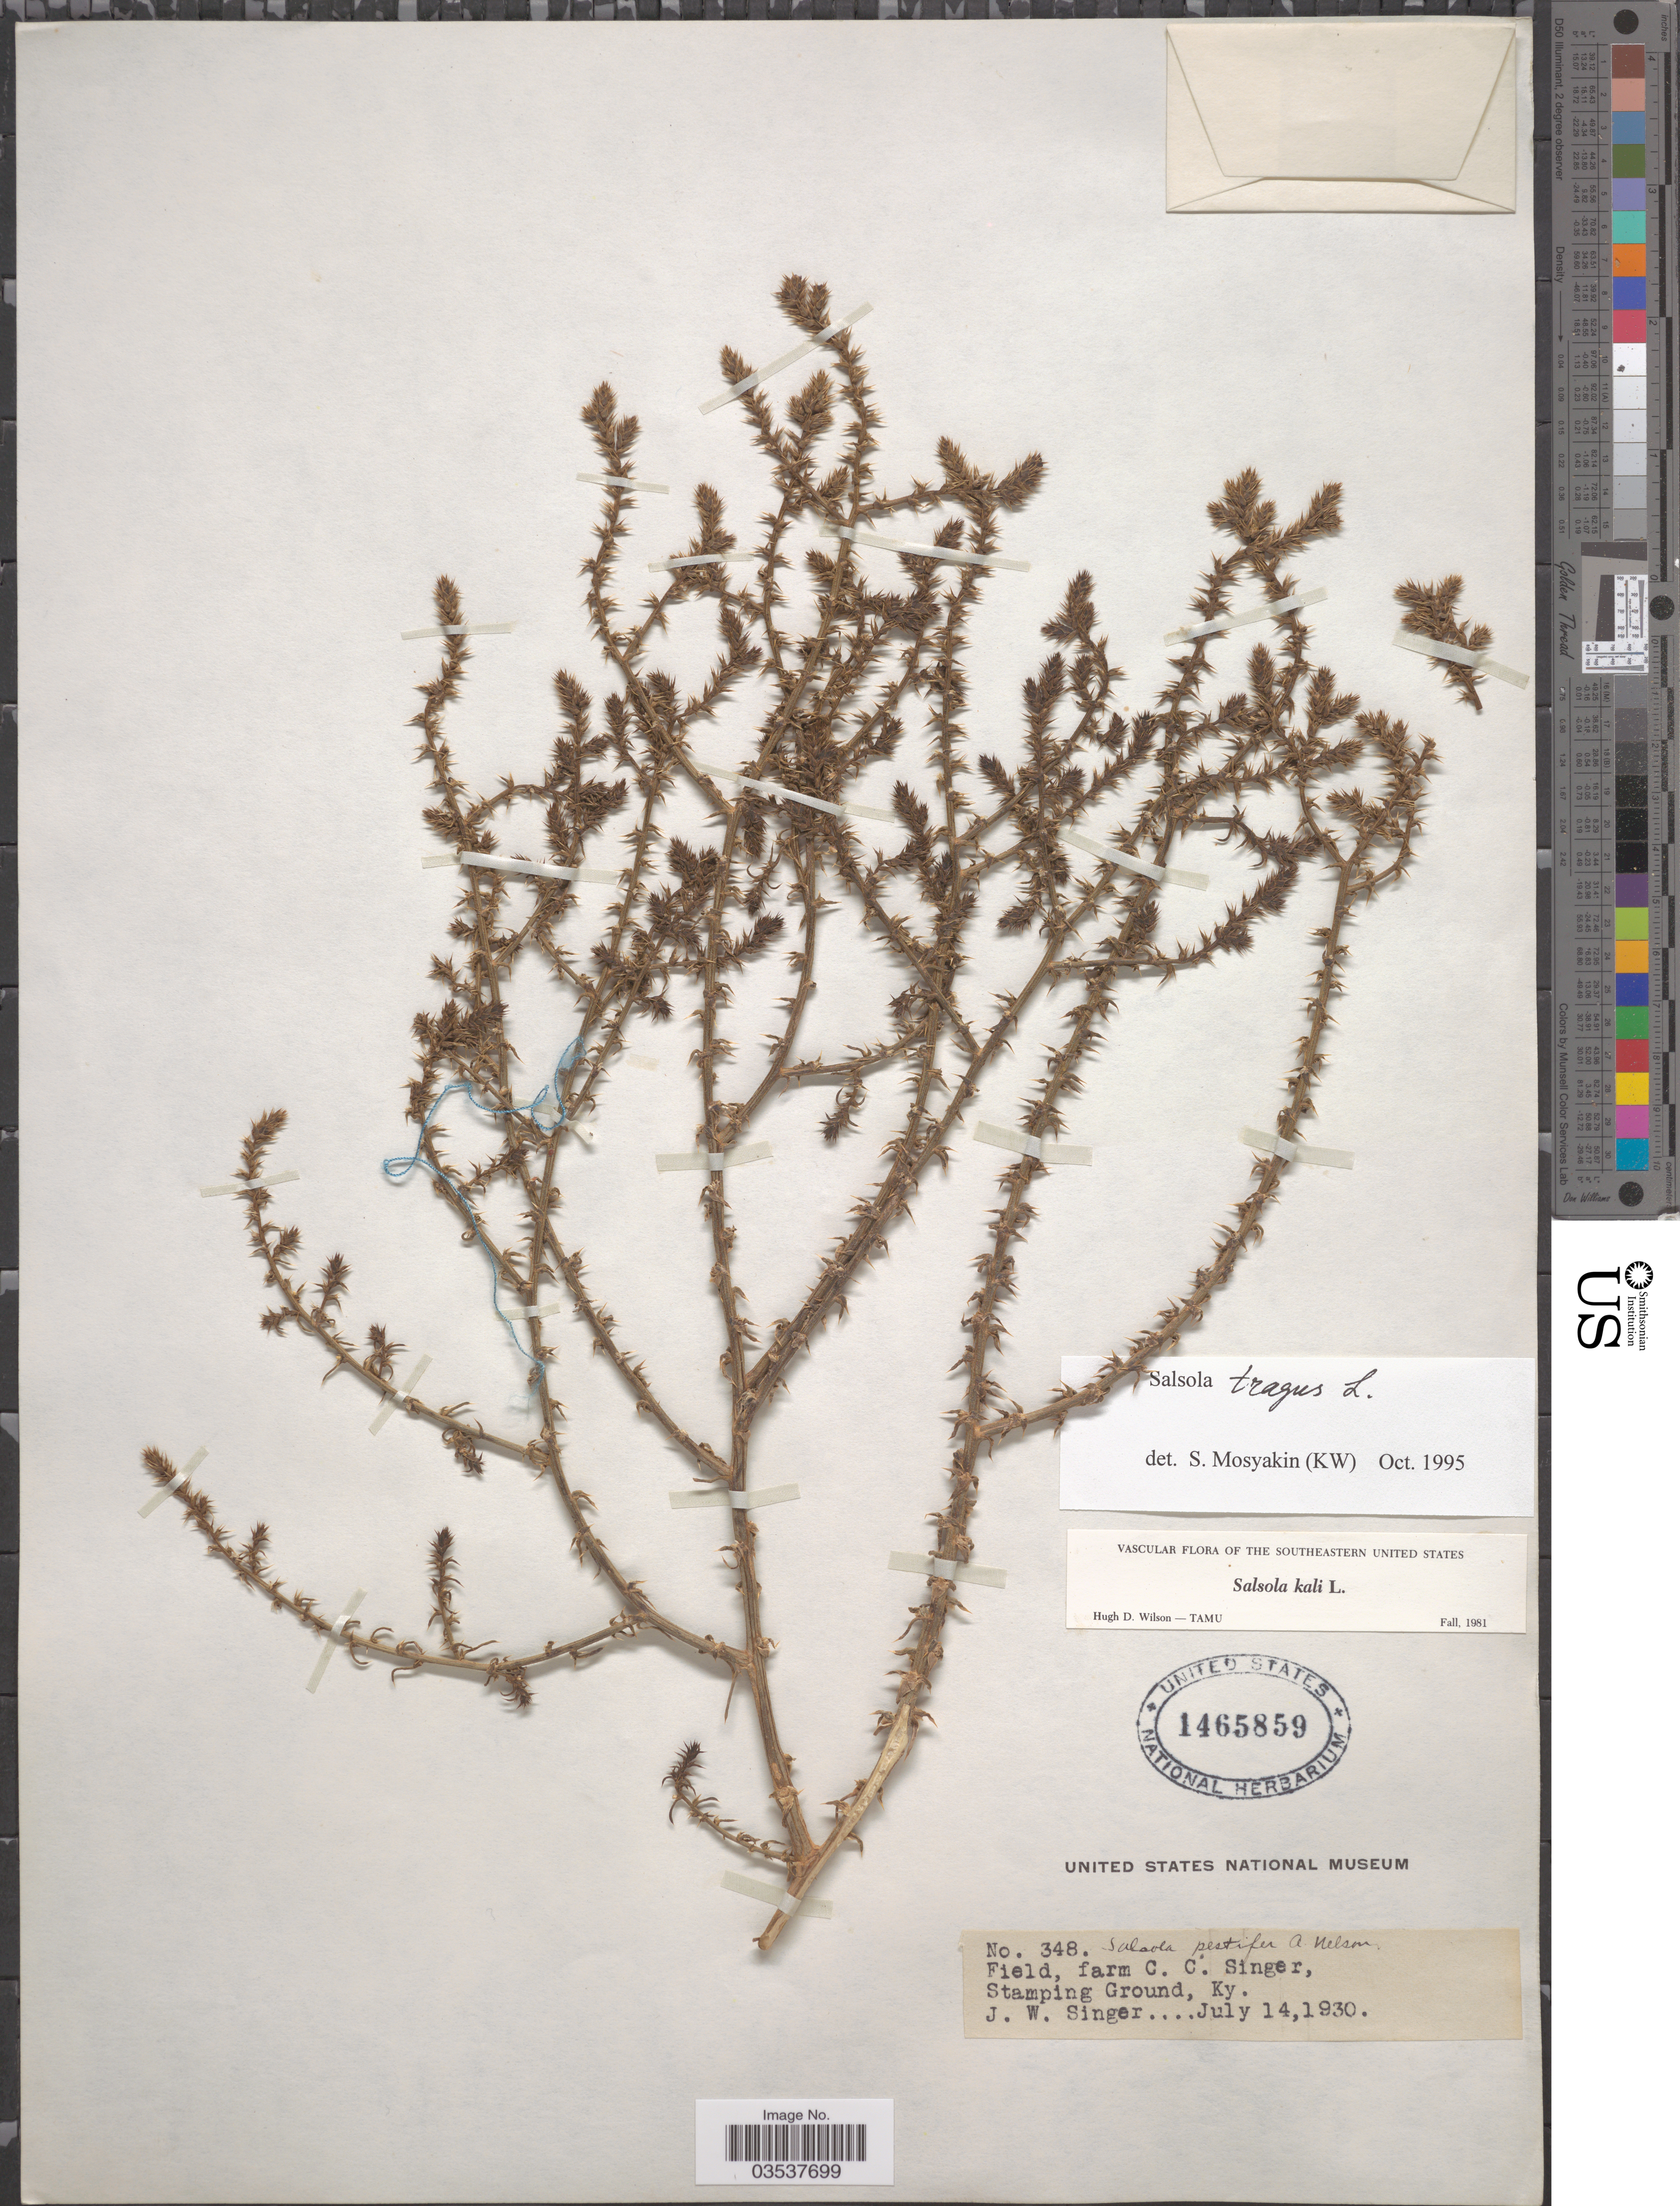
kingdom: Plantae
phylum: Tracheophyta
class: Magnoliopsida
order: Caryophyllales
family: Amaranthaceae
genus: Salsola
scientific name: Salsola kali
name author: L.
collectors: J. EW. Singer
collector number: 348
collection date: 1930-07-14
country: United States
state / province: Kentucky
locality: Field, farm C. C. Singer, Stamping Ground.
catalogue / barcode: US 1465859